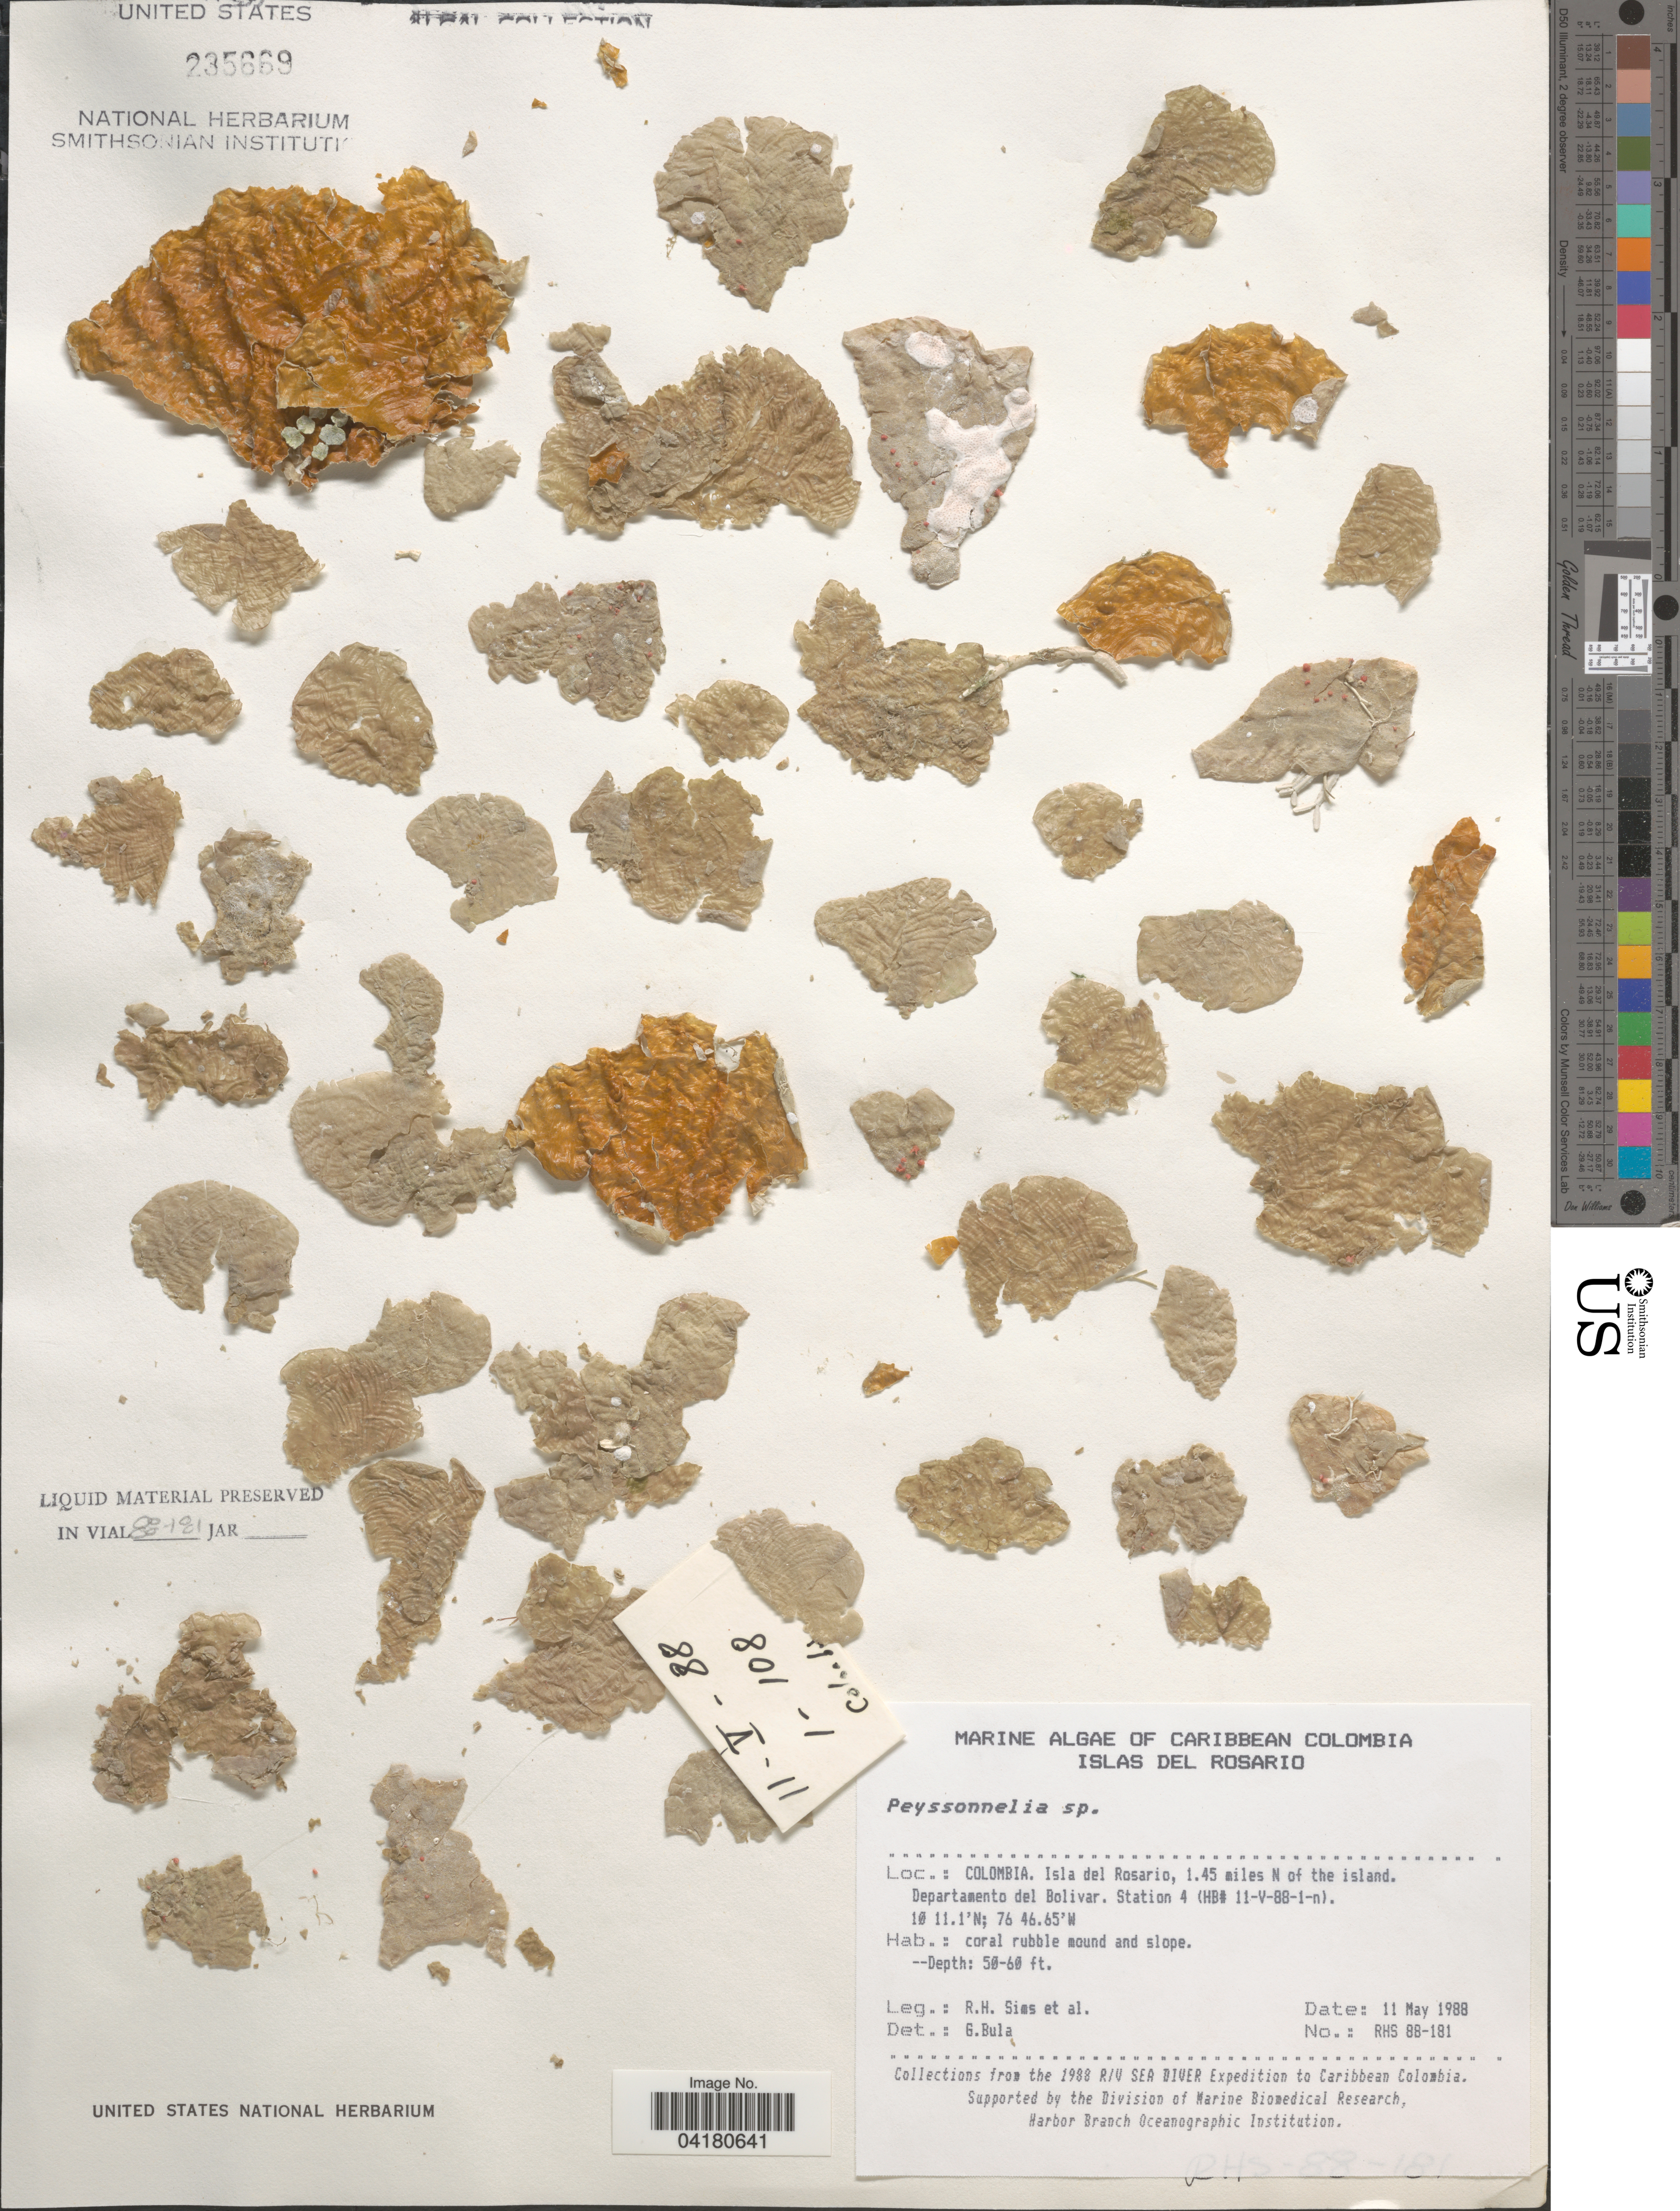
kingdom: Plantae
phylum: Rhodophyta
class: Florideophyceae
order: Peyssonneliales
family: Peyssonneliaceae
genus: Peyssonnelia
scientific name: Peyssonnelia sp.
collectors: R. H. Sims & et al.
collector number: RHS88-181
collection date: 1988-05-11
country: Colombia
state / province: Bolívar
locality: Caribbean Colombia. Isla del Rosario, 1.45 miles N of the island. Departamento del Bolivar. Station 4 (HB# 11-V-88-1-n). The 1988 R/V Sea Diver Expedition to Caribbean Colombia.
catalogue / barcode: US 235669